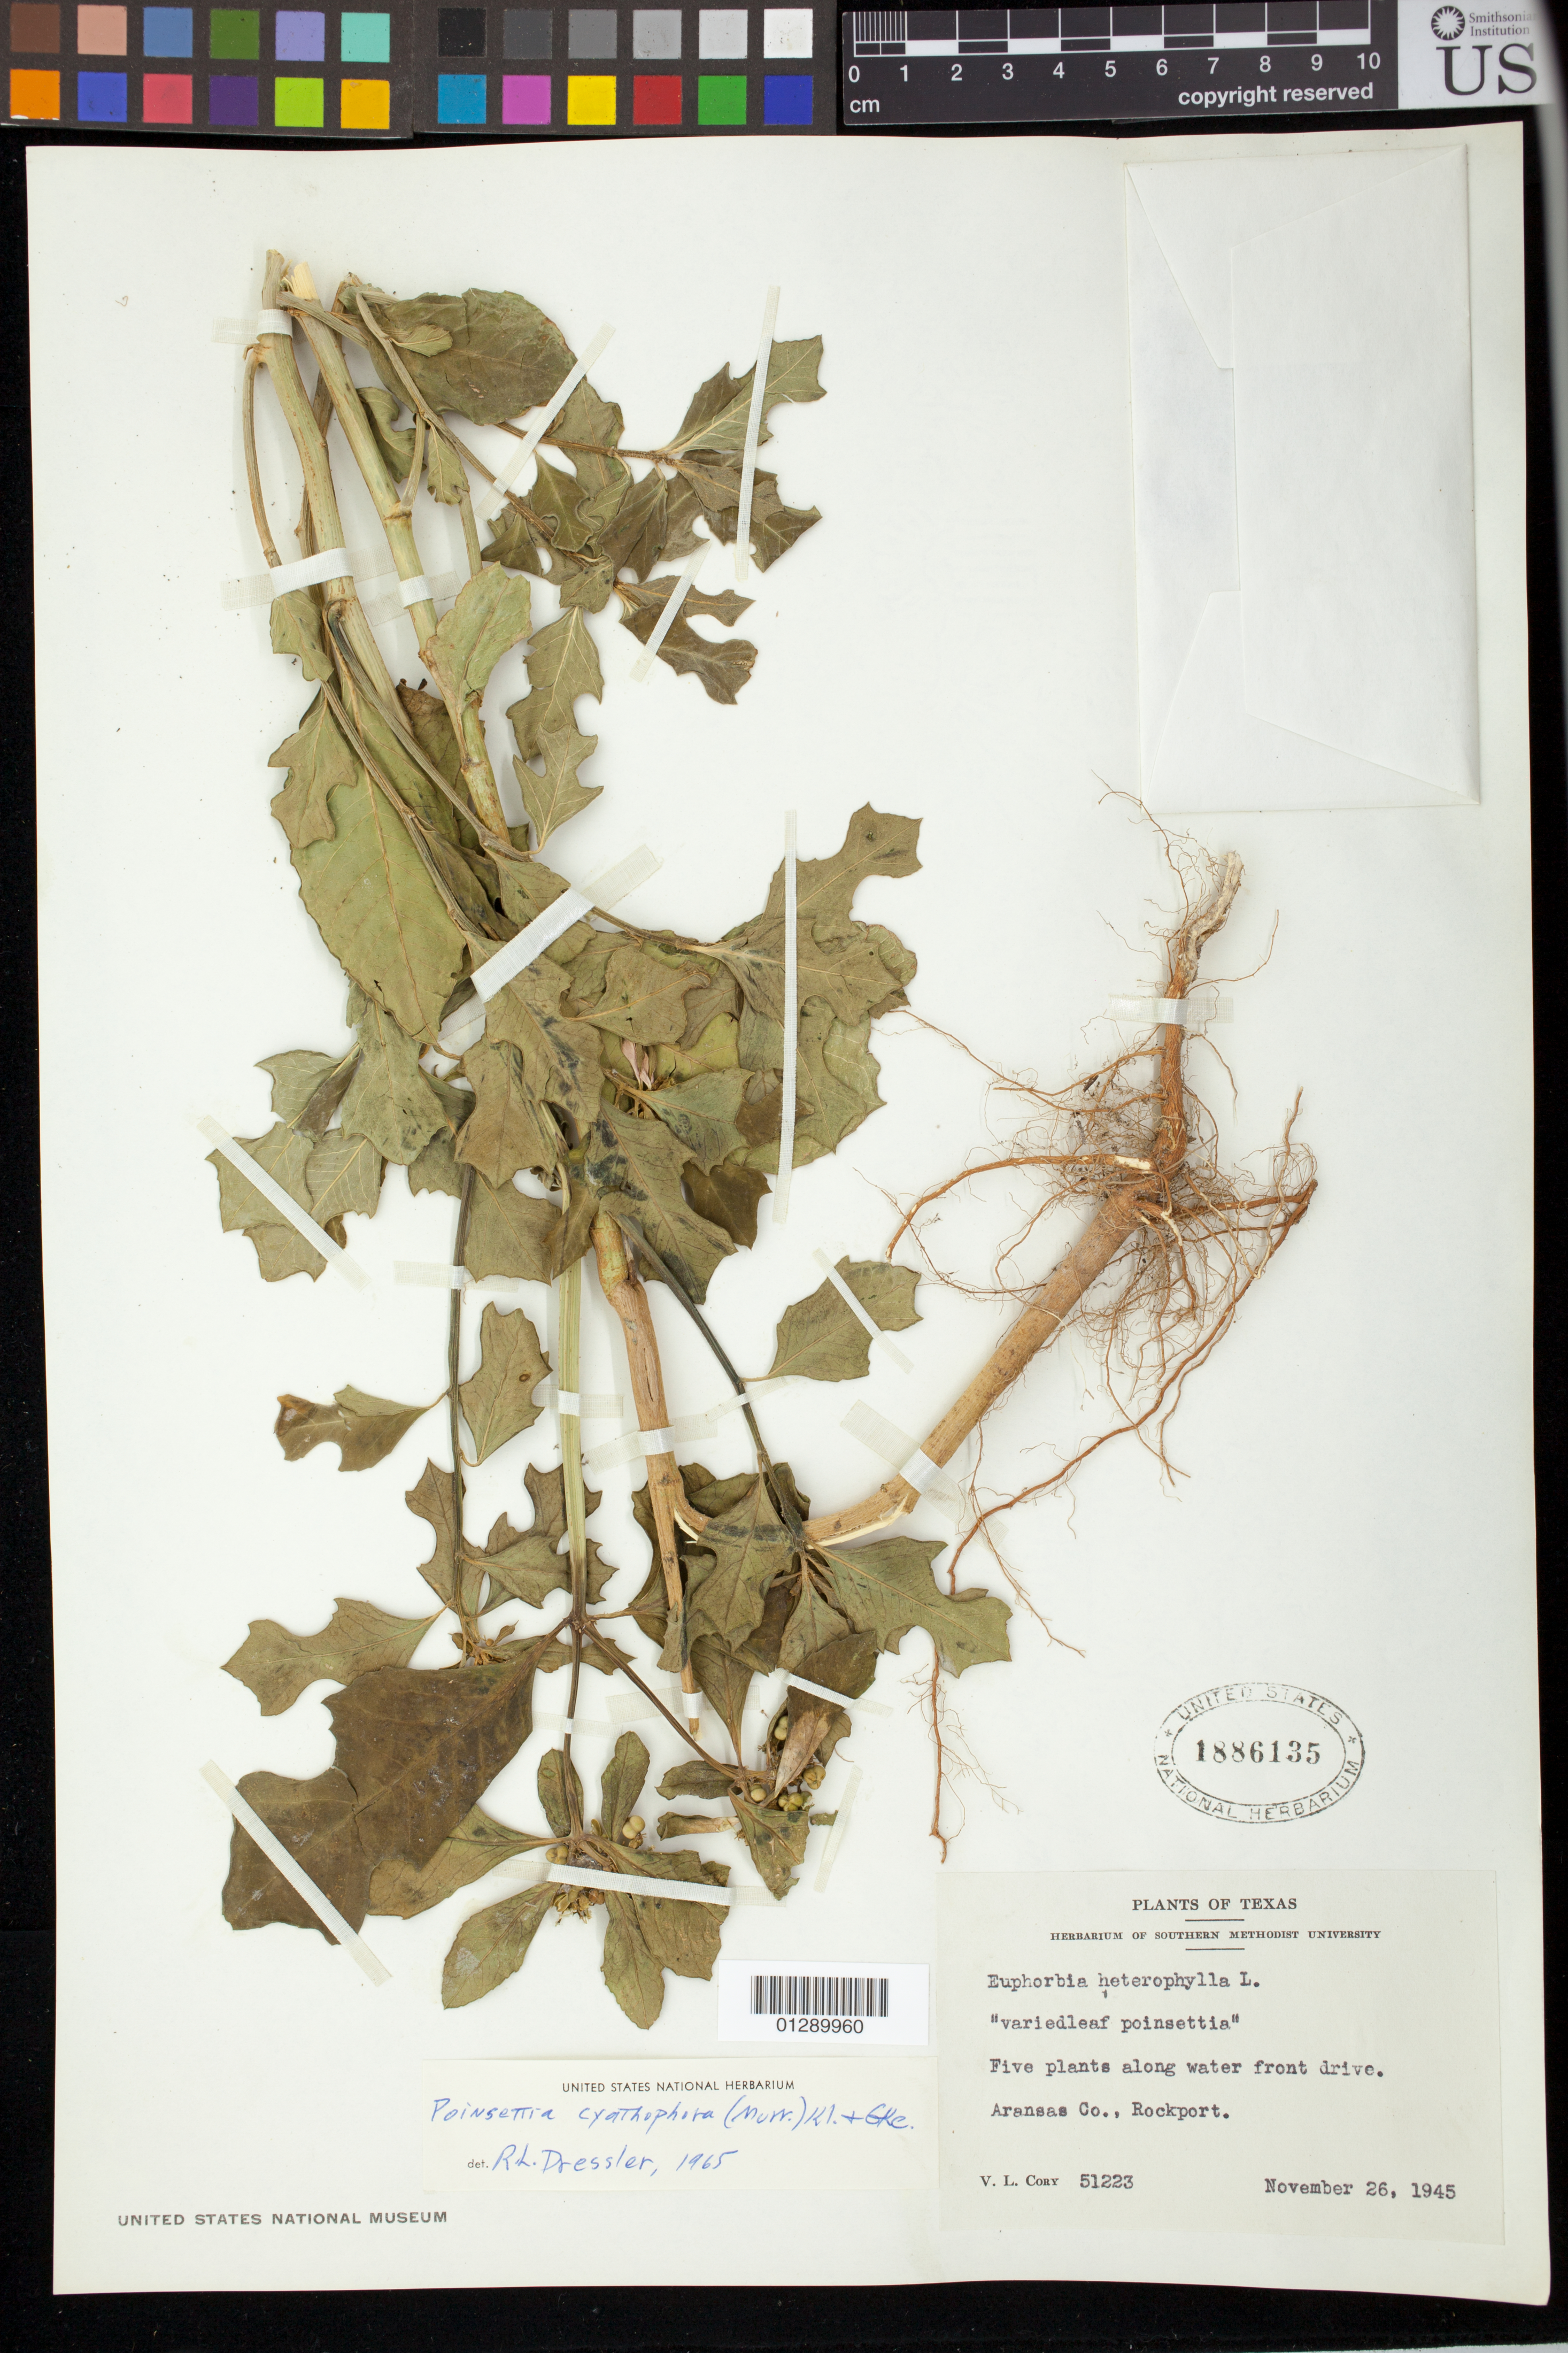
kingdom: Plantae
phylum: Tracheophyta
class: Magnoliopsida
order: Malpighiales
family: Euphorbiaceae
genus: Euphorbia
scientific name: Euphorbia heterophylla var. cyathophora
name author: (Murr.) Griseb.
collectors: V. Cory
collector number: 51223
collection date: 1945-11-26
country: United States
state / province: Texas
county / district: Aransas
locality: Rockport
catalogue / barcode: US 1886135